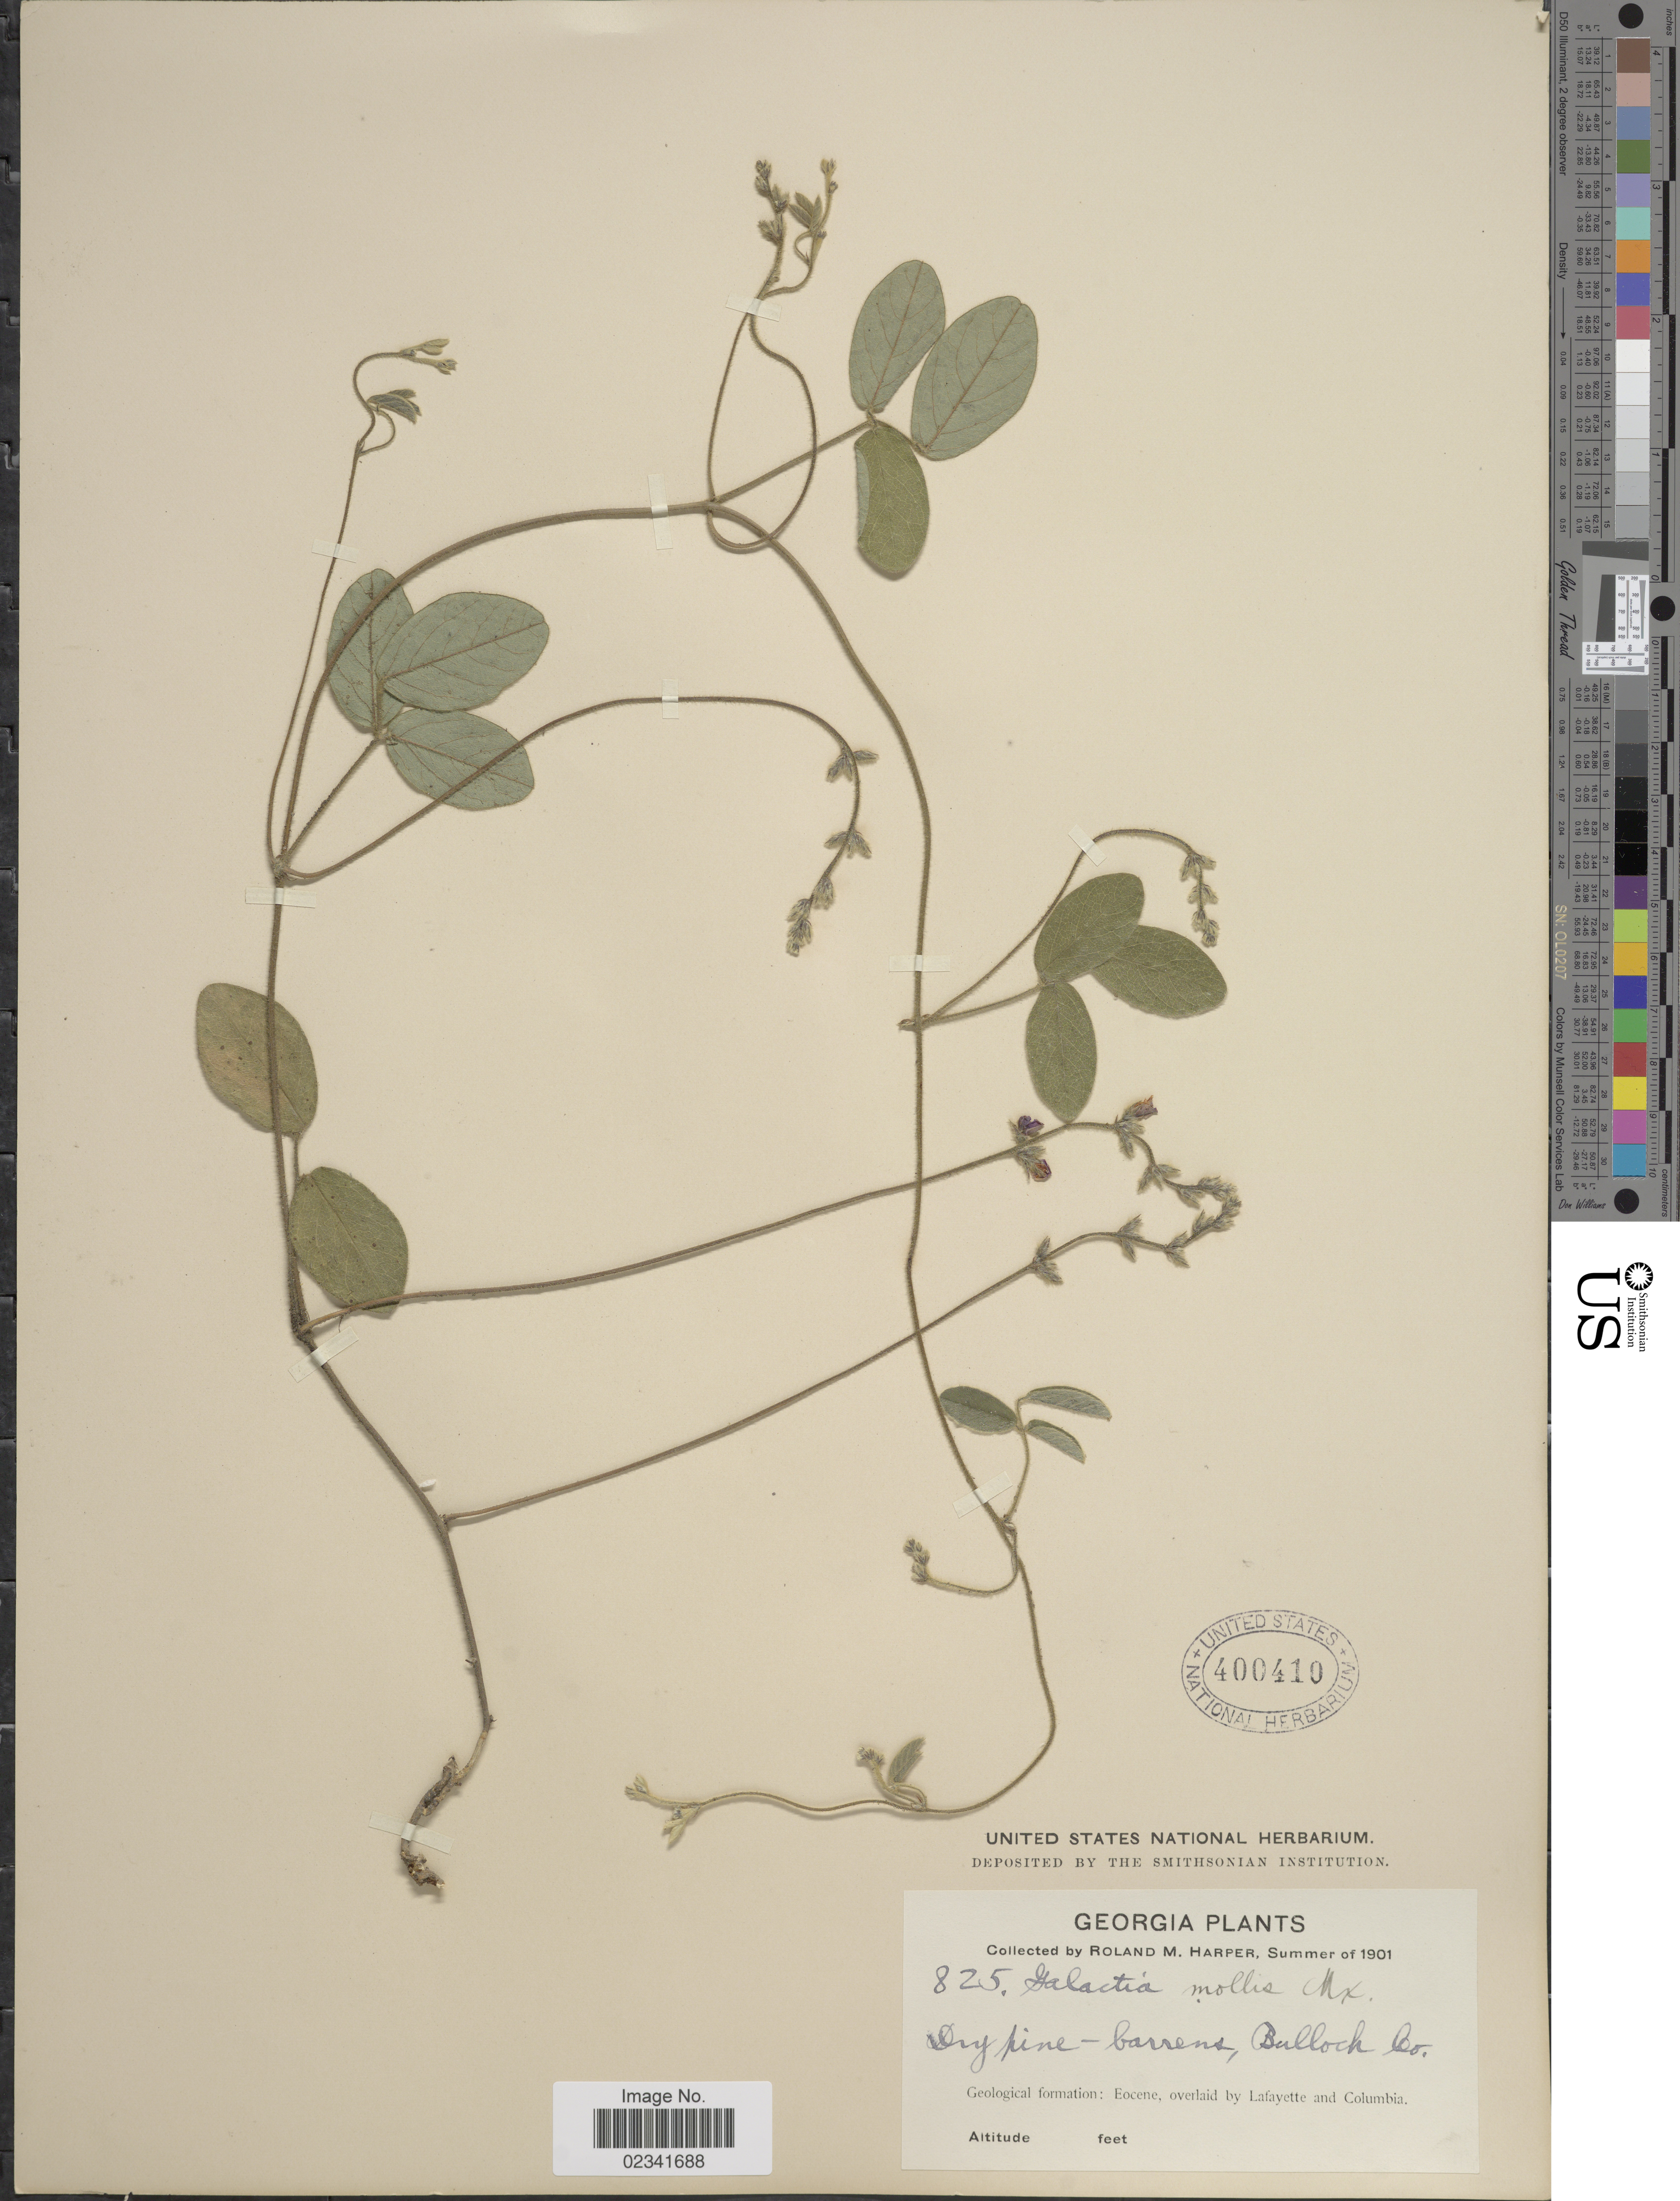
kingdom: Plantae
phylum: Tracheophyta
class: Magnoliopsida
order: Fabales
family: Fabaceae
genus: Galactia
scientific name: Galactia mollis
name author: Michx.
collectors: R. M. Harper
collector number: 825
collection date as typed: summer of 1901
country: United States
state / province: Georgia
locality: Bullock Co.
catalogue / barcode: US 400410